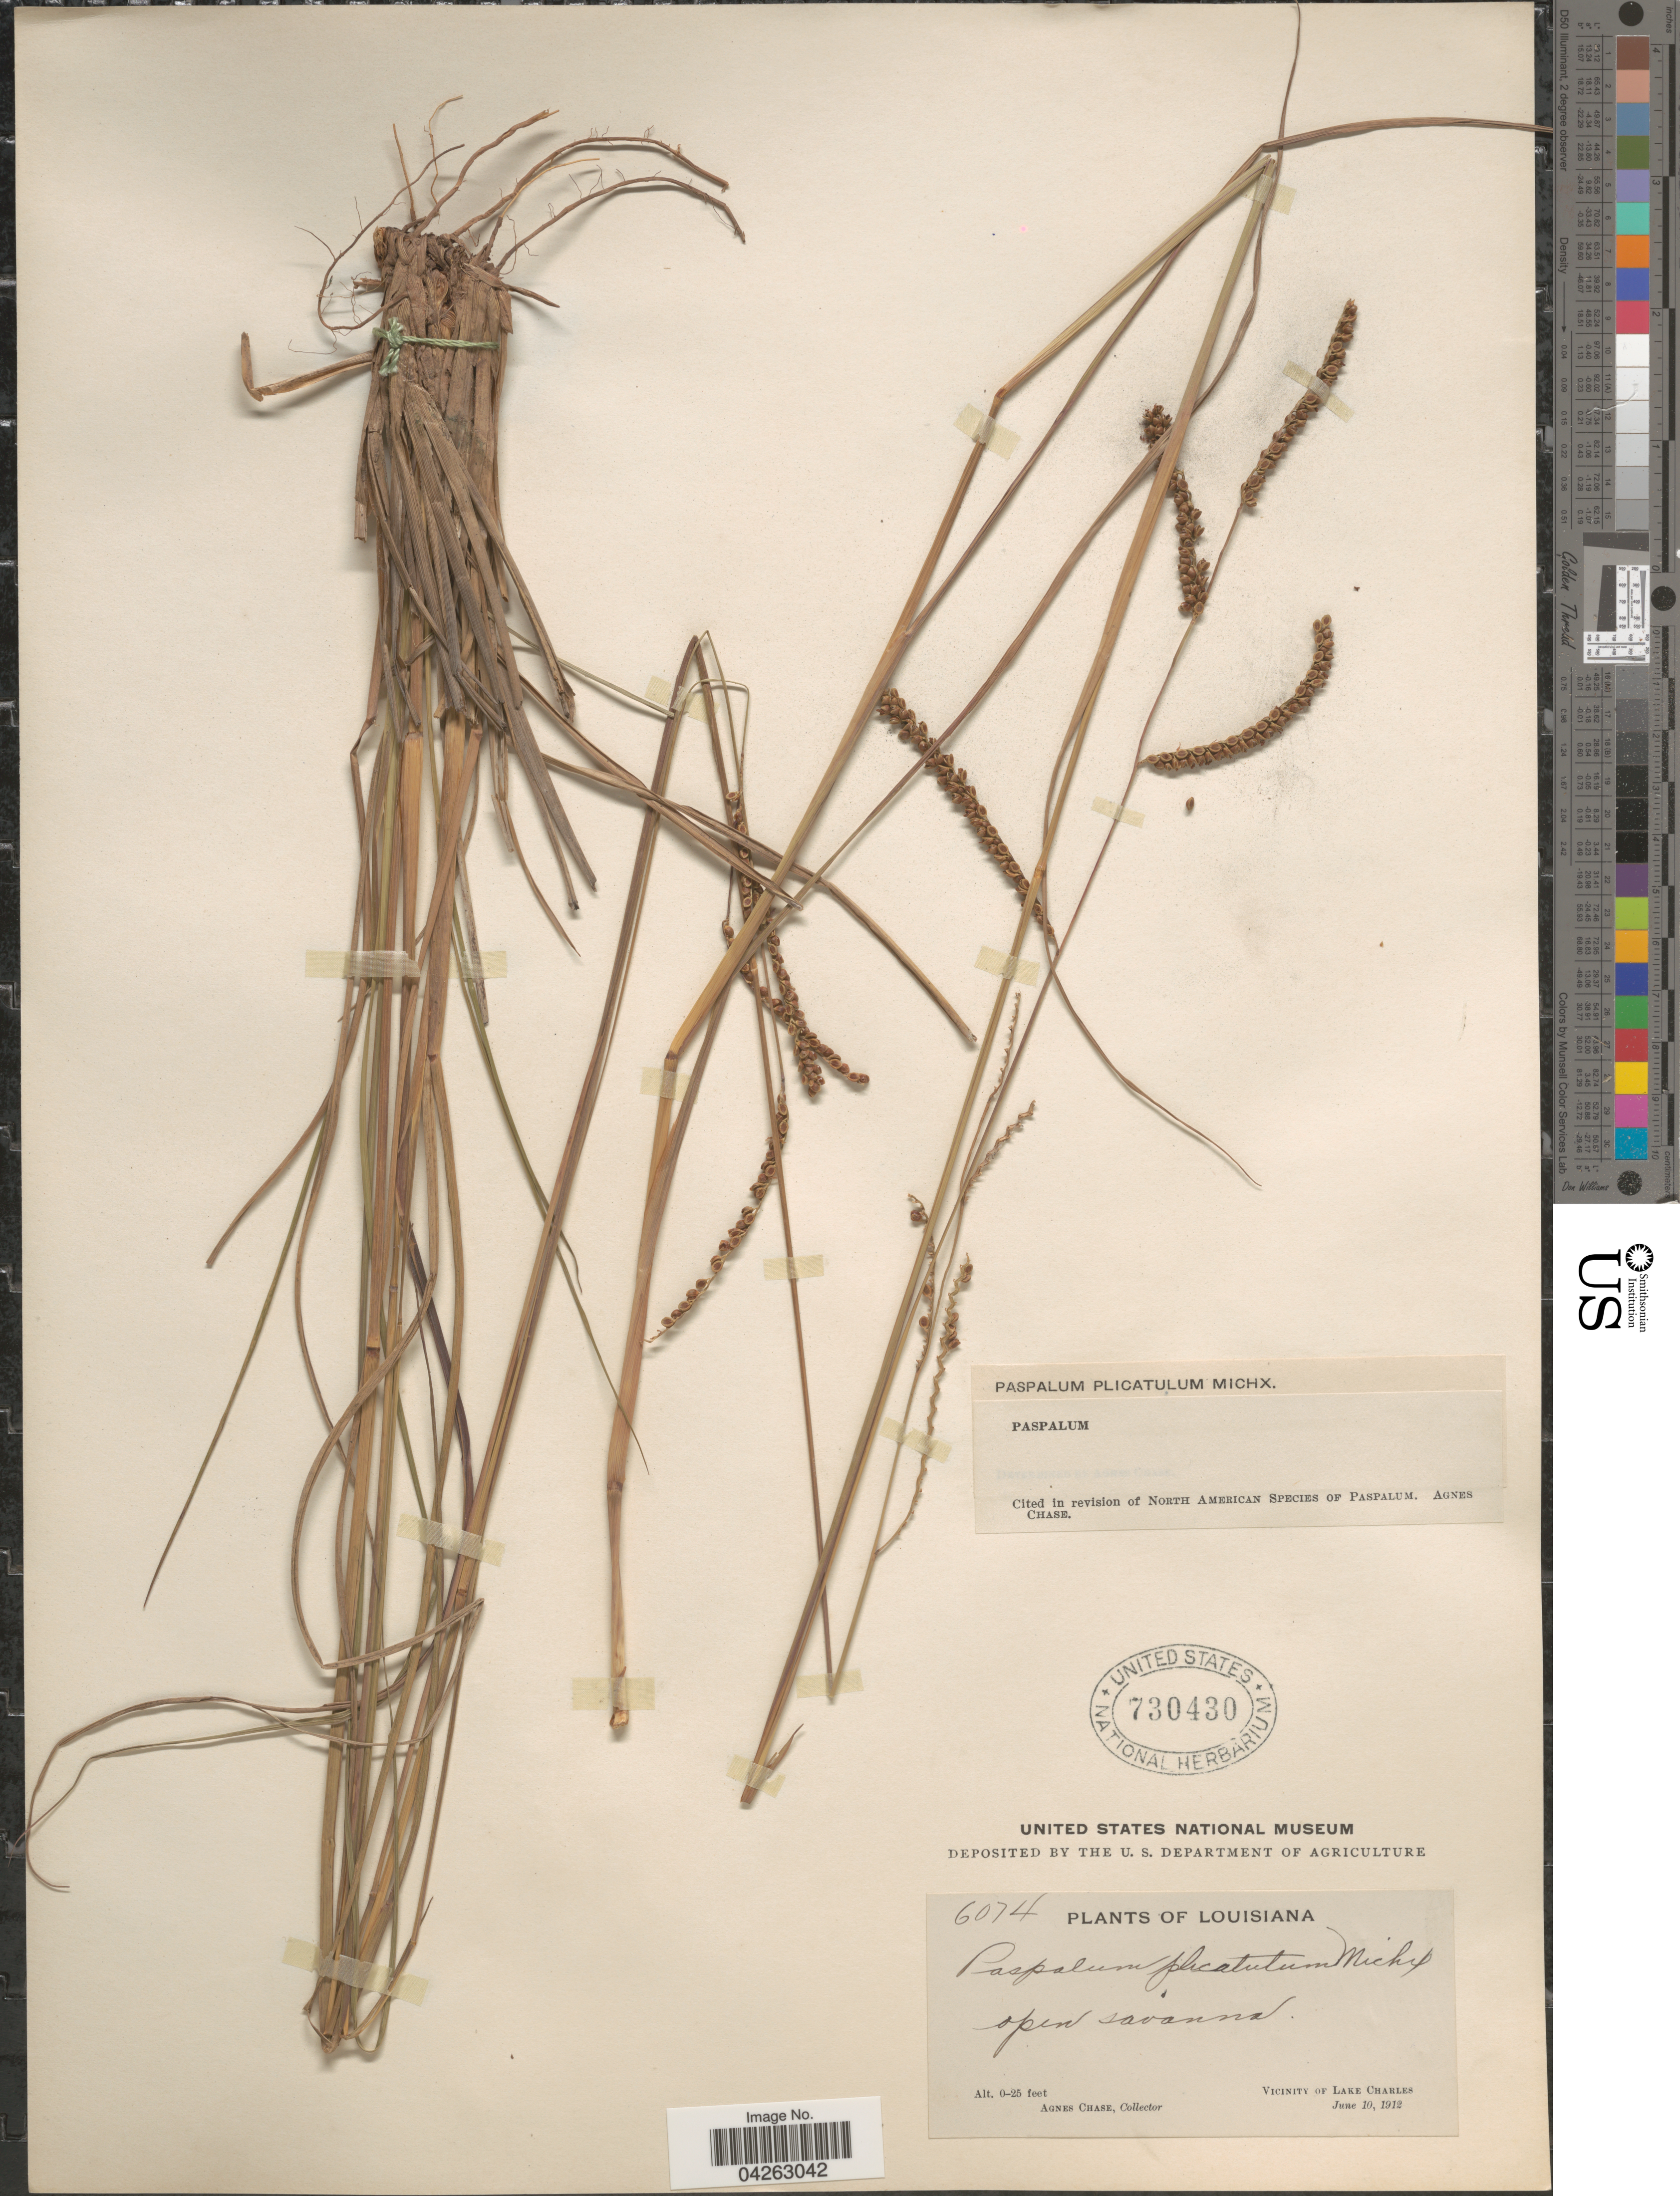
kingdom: Plantae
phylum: Tracheophyta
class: Liliopsida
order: Poales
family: Poaceae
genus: Paspalum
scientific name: Paspalum plicatulum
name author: Michx.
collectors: A. Chase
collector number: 6074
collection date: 1912-06-10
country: United States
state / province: Louisiana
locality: Vicinity of Lake Charles.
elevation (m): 0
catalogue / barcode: US 730430